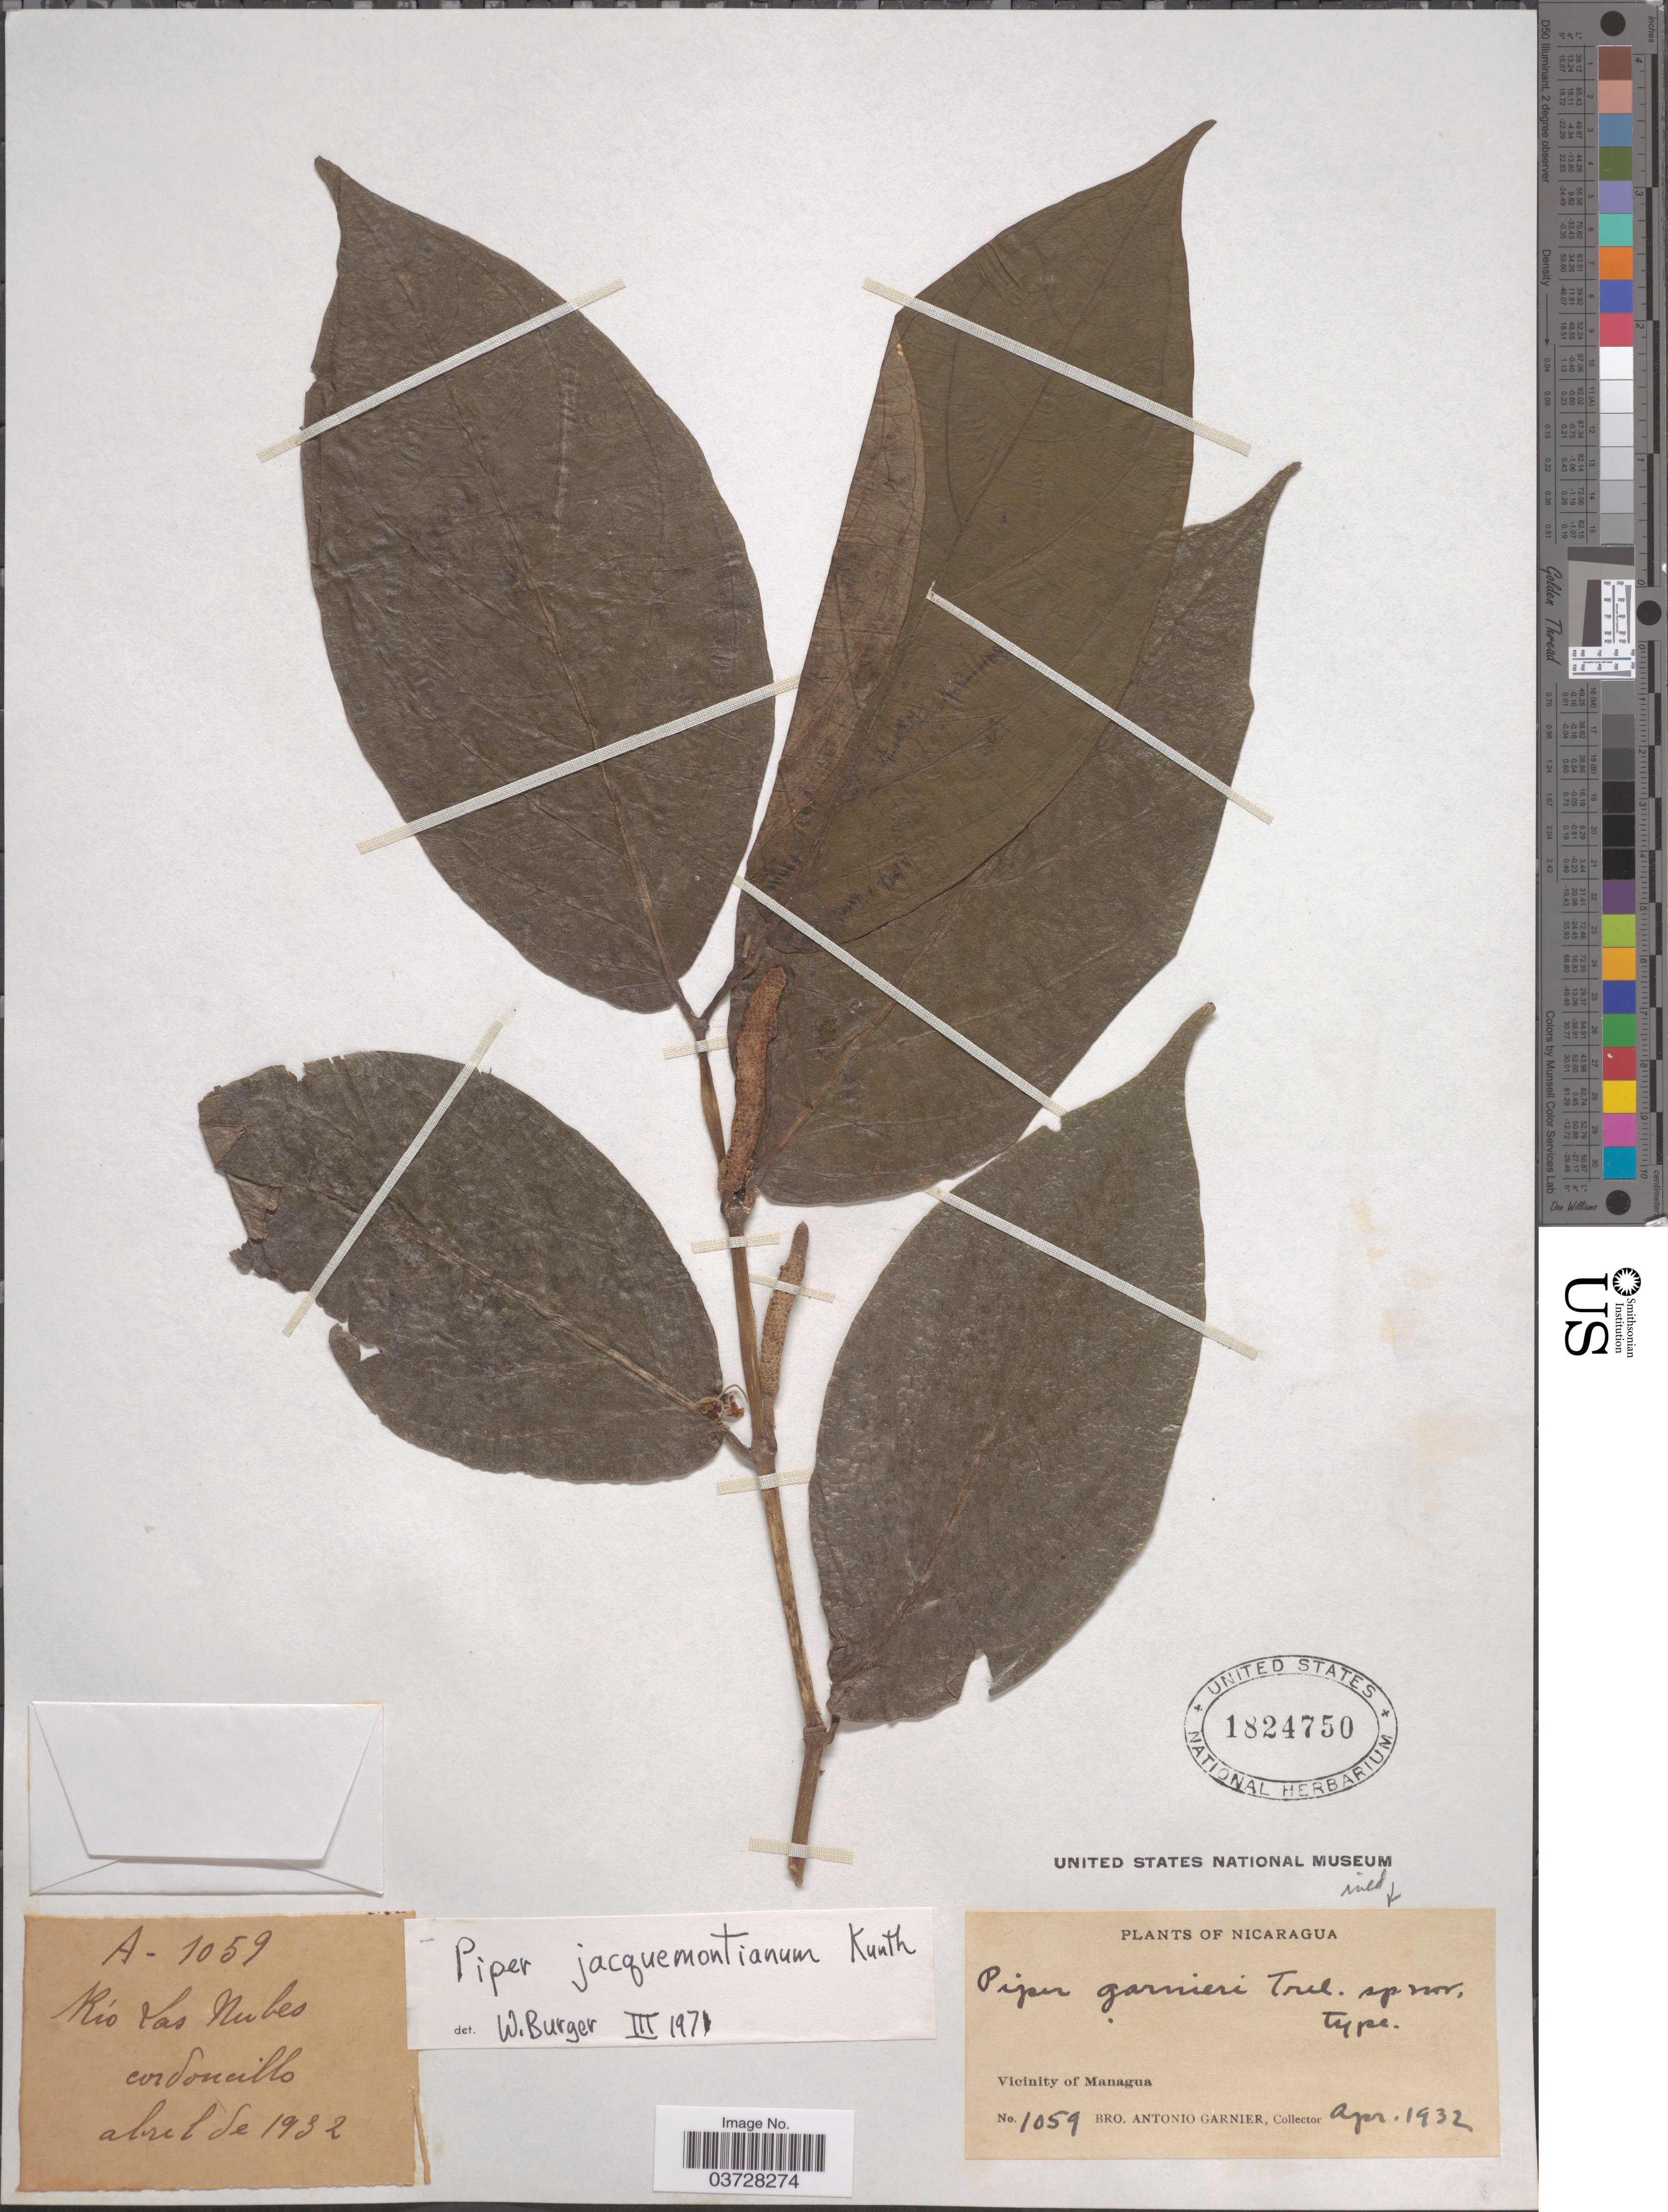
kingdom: Plantae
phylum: Tracheophyta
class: Magnoliopsida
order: Piperales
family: Piperaceae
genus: Piper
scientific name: Piper jacquemontianum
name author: Kunth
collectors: Bro. A. Garnier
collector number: A-1059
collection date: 1932-04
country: Nicaragua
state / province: Managua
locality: Vicinity of Managua. Río Las Nubes.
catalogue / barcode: US 1824750